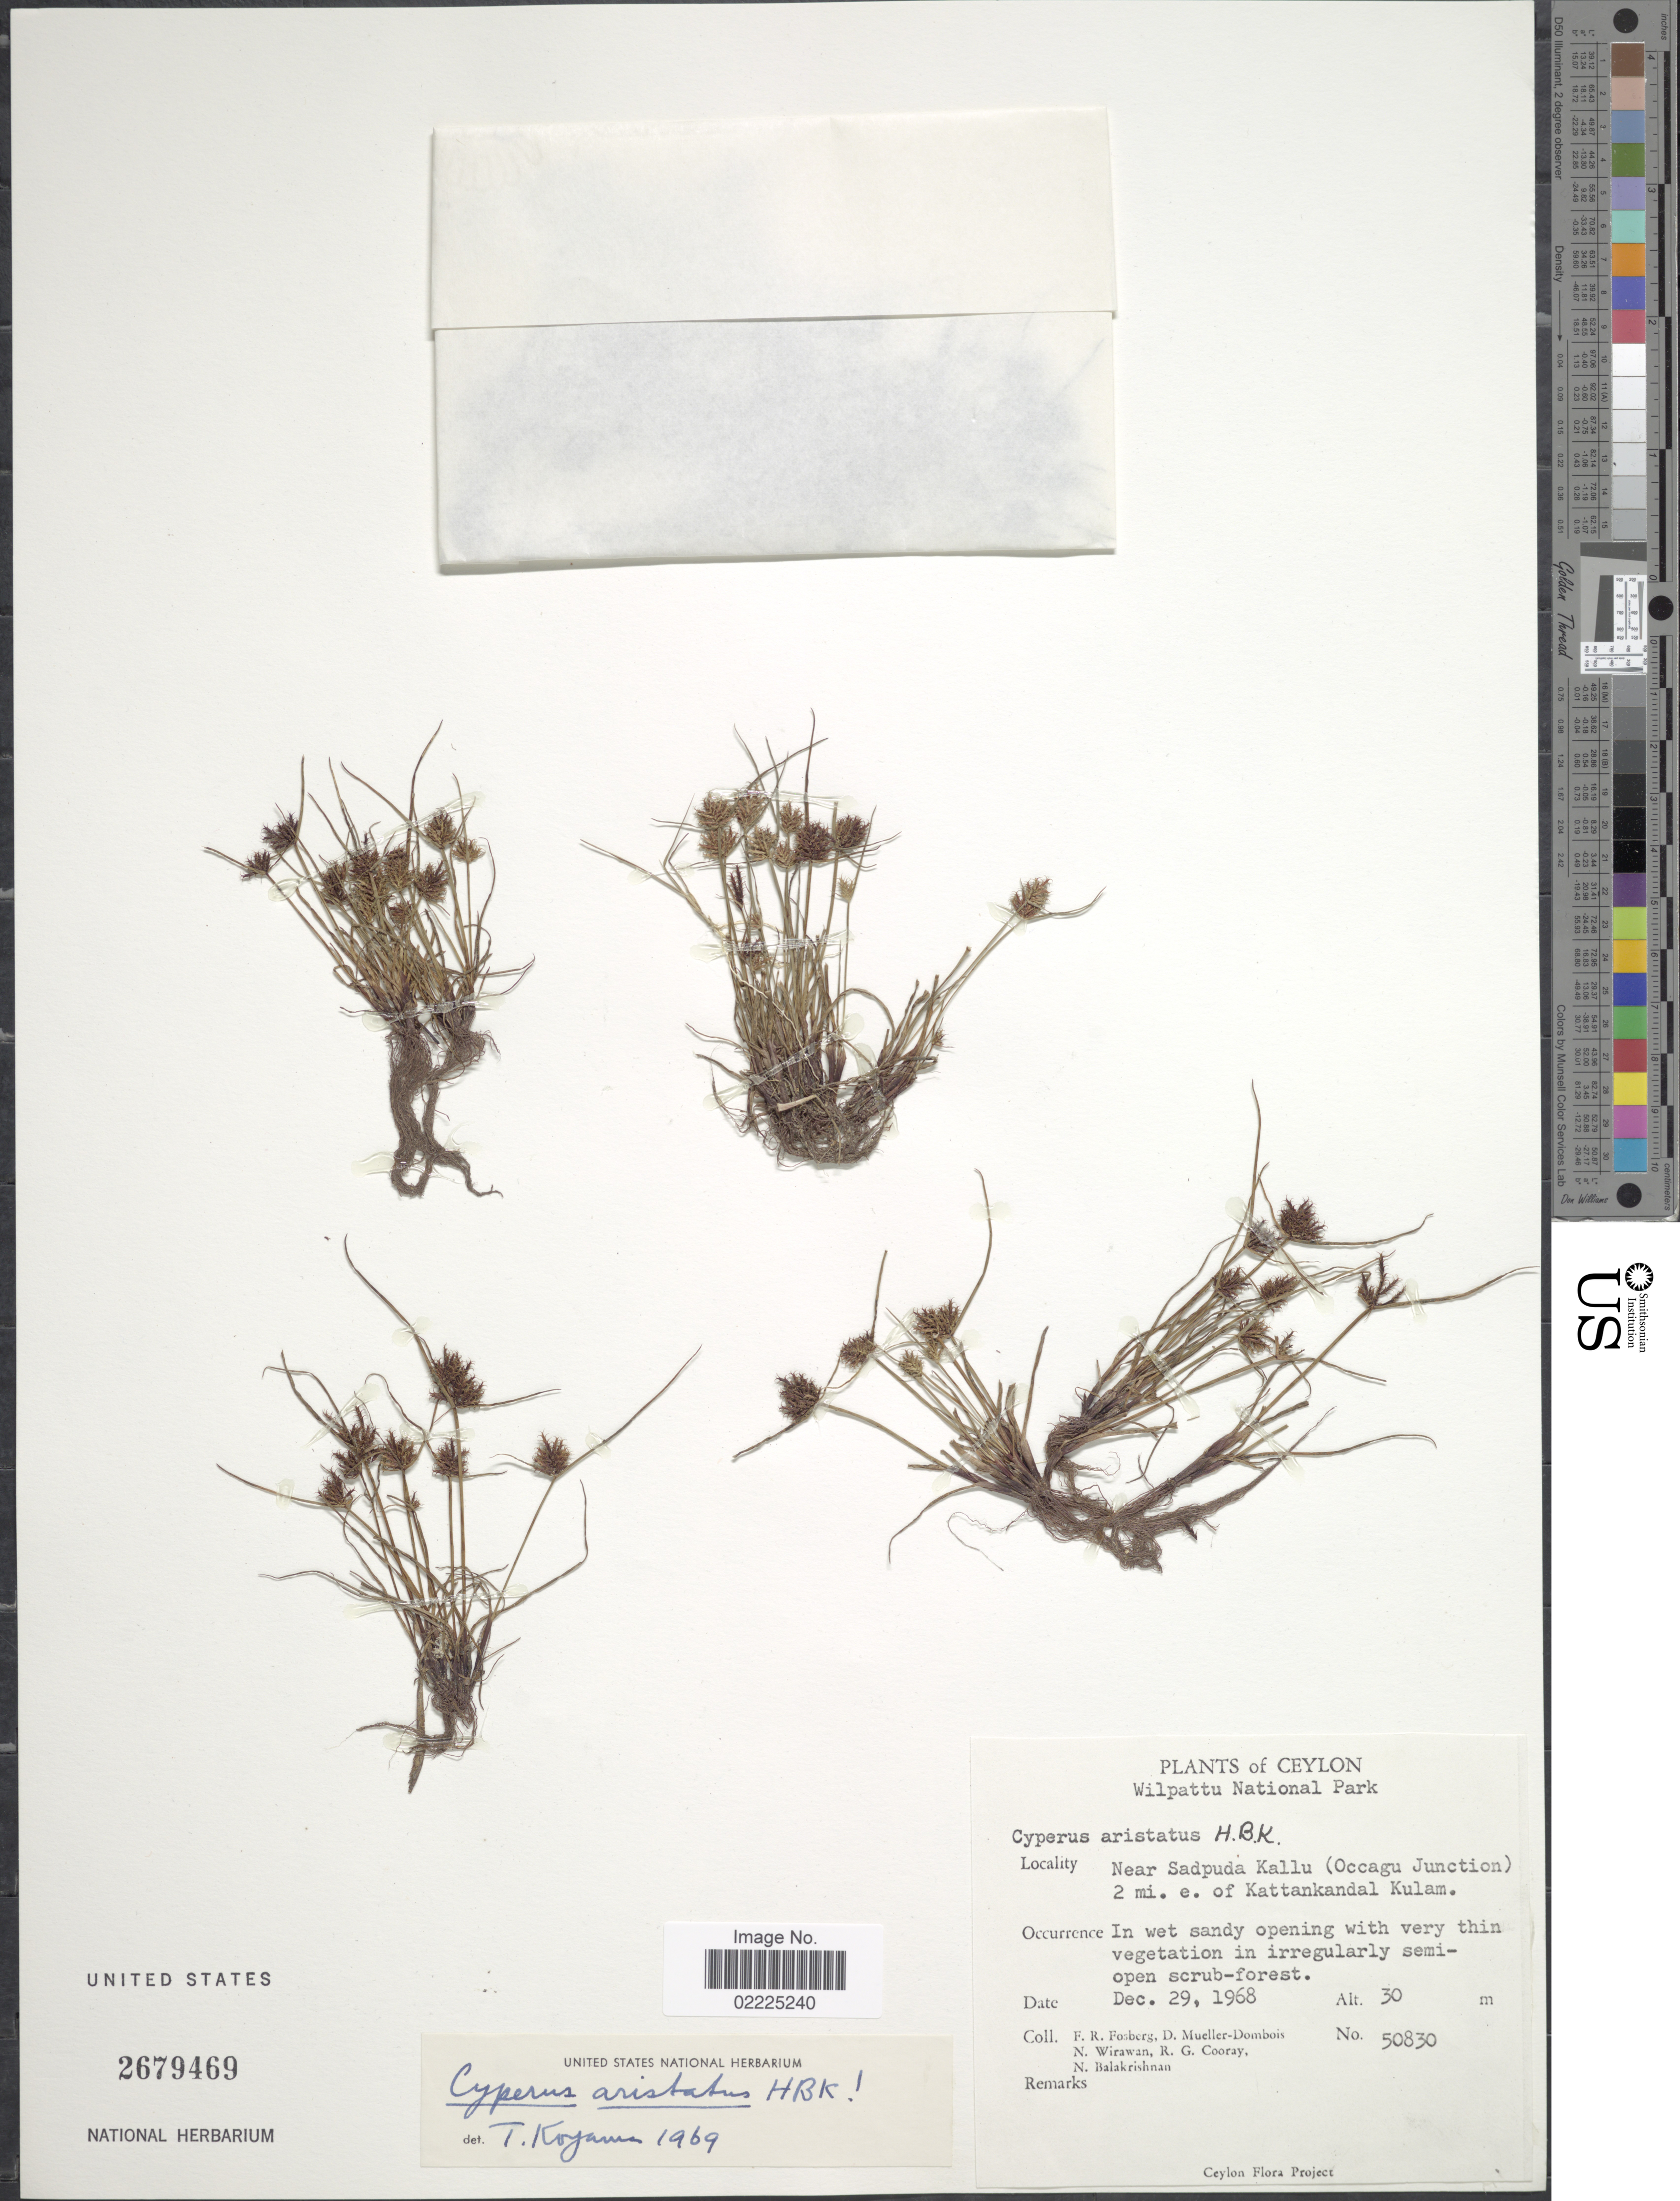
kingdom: Plantae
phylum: Tracheophyta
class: Liliopsida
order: Poales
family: Cyperaceae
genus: Cyperus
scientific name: Cyperus squarrosus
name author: L.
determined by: Strong, Mark T., (BOT), Smithsonian Institution - National Museum of Natural History (UNITED STATES)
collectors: F. R. Fosberg, D. Mueller-Dombois, N. Wirawan, R. Cooray & N. Balakrishnan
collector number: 50830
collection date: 1968-12-29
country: Sri Lanka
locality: Ceylon, Wilpattu National Park, Near Sadpuda Kallu (Occagu Junction) 2 mi. e of Kattankandal Kulam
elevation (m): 30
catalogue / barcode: US 2679469